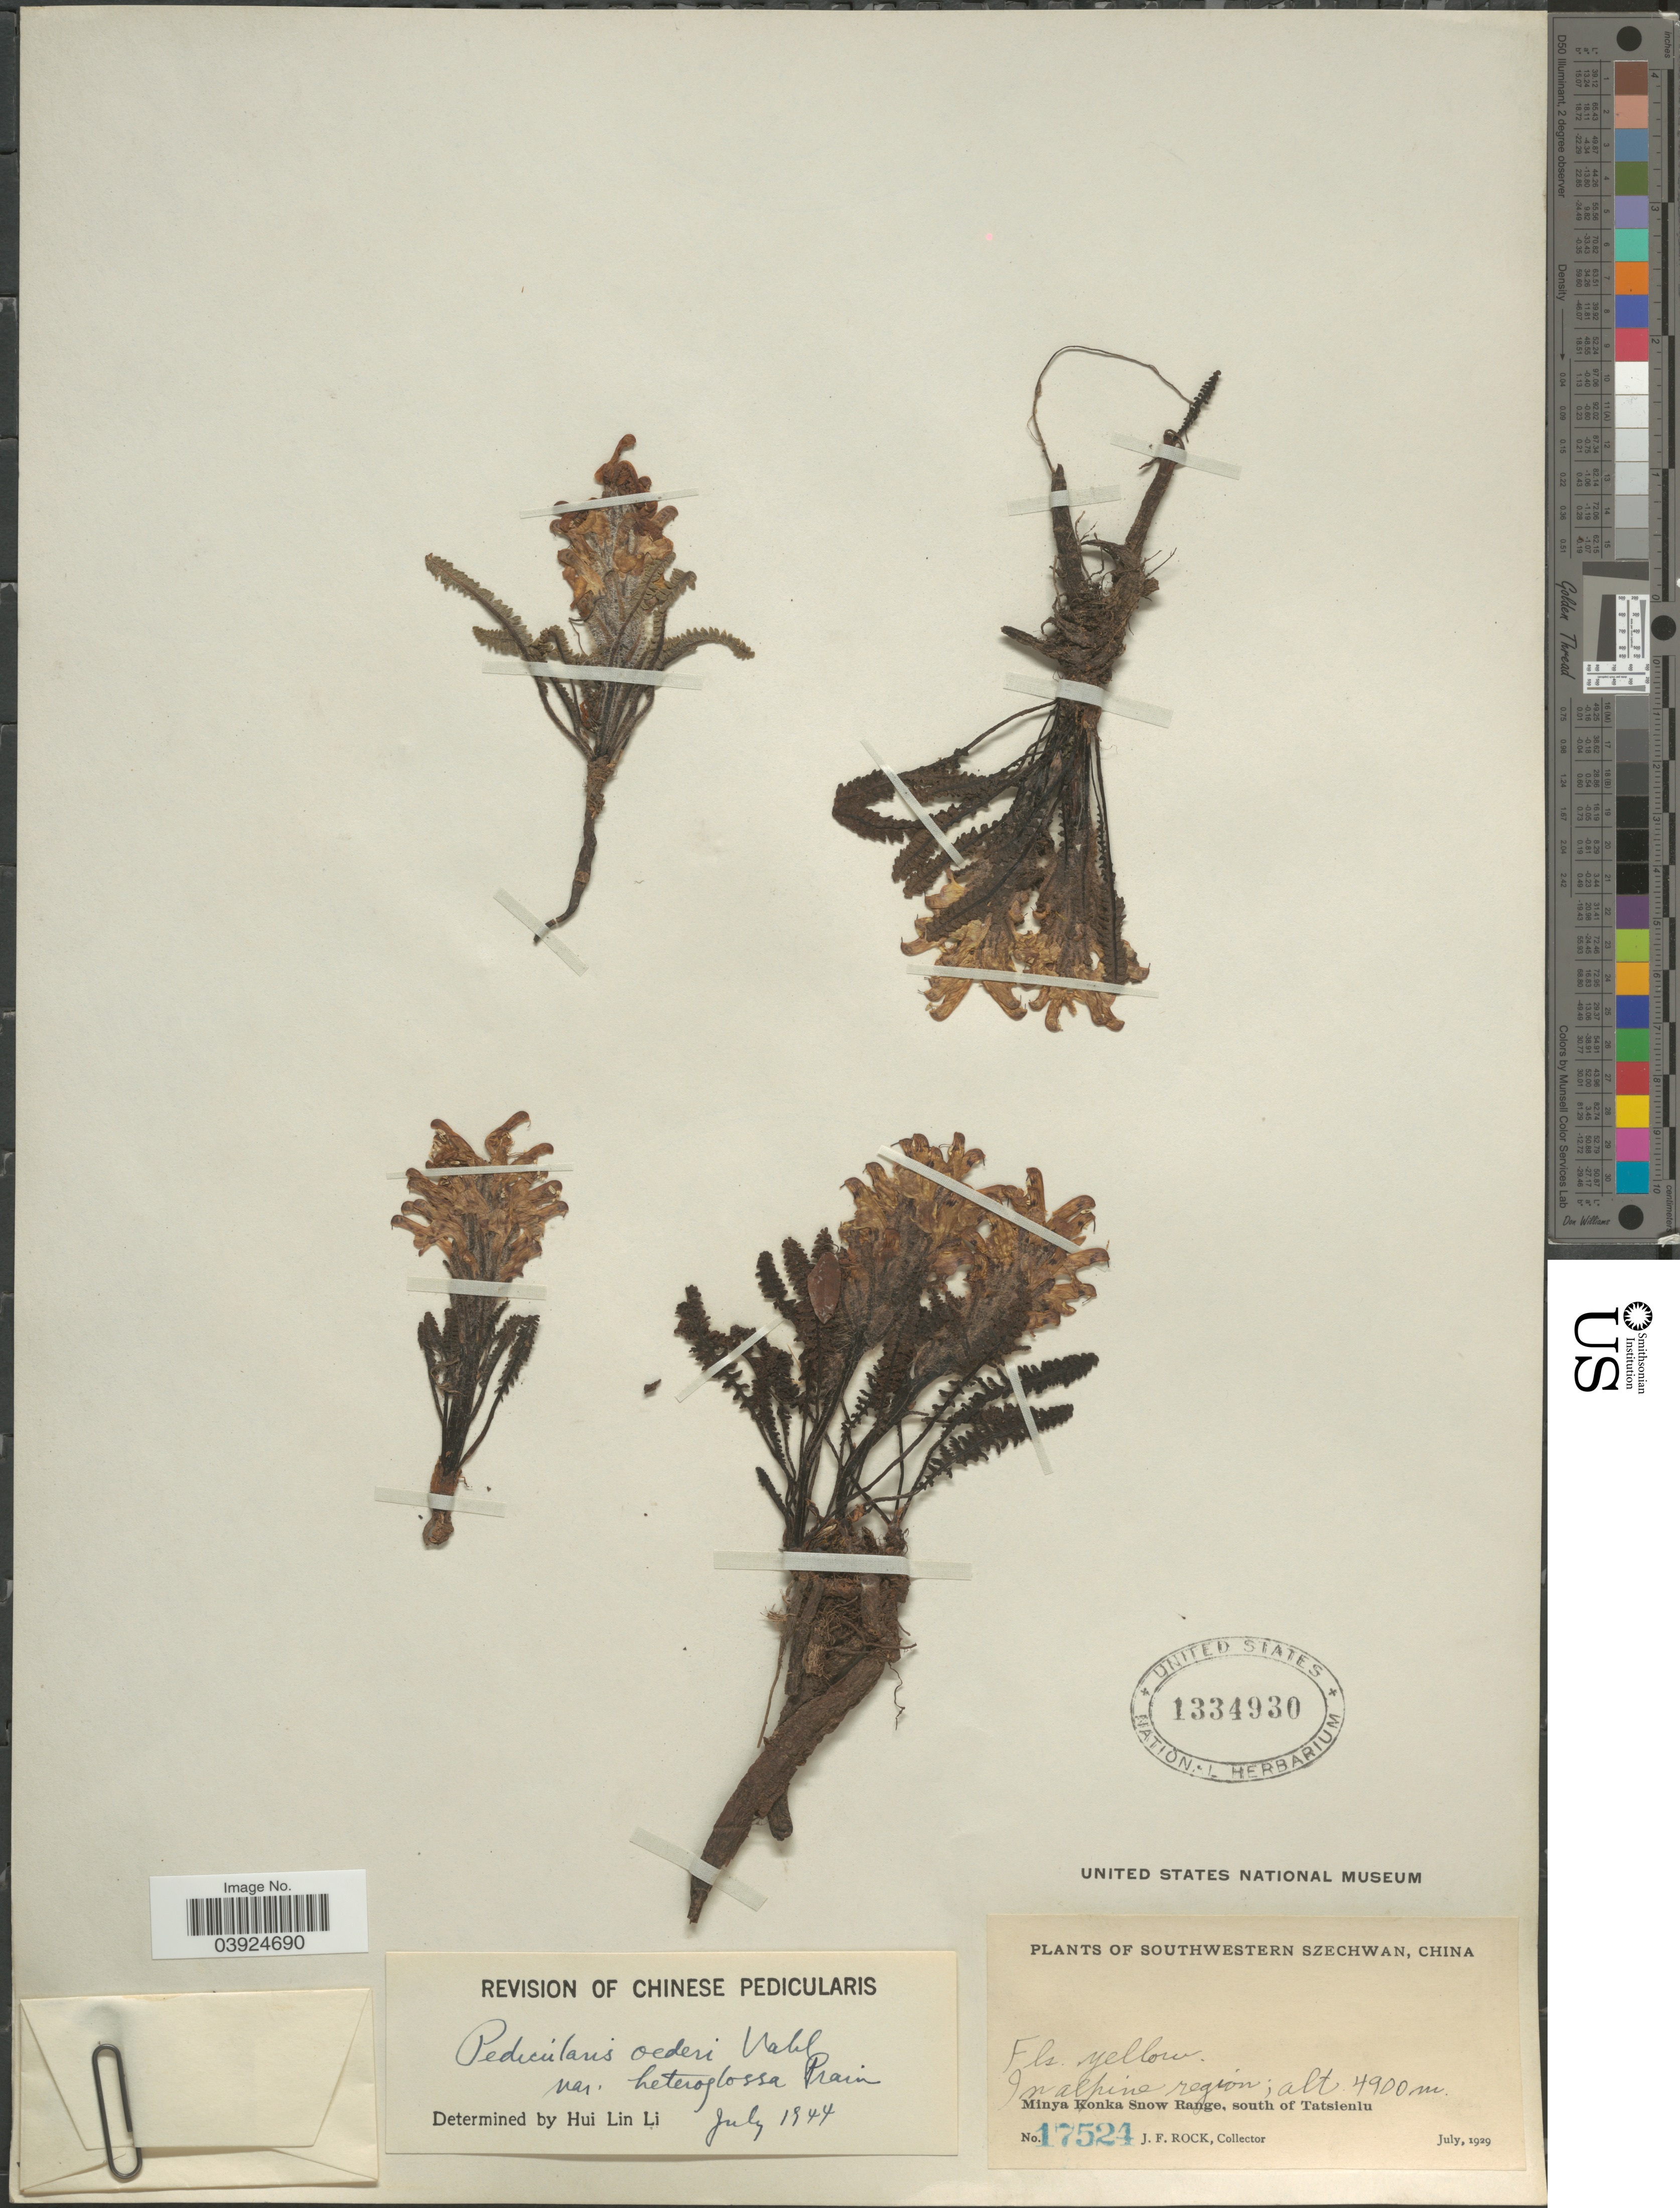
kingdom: Plantae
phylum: Tracheophyta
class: Magnoliopsida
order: Lamiales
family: Orobanchaceae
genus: Pedicularis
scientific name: Pedicularis oederi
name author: Vahl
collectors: J. Rock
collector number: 17524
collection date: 1929-07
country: China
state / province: Sichuan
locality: Southwestern Szechwan. Minya Konka Snow Range, south of Tatsienlu.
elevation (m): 4900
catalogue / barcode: US 1334930